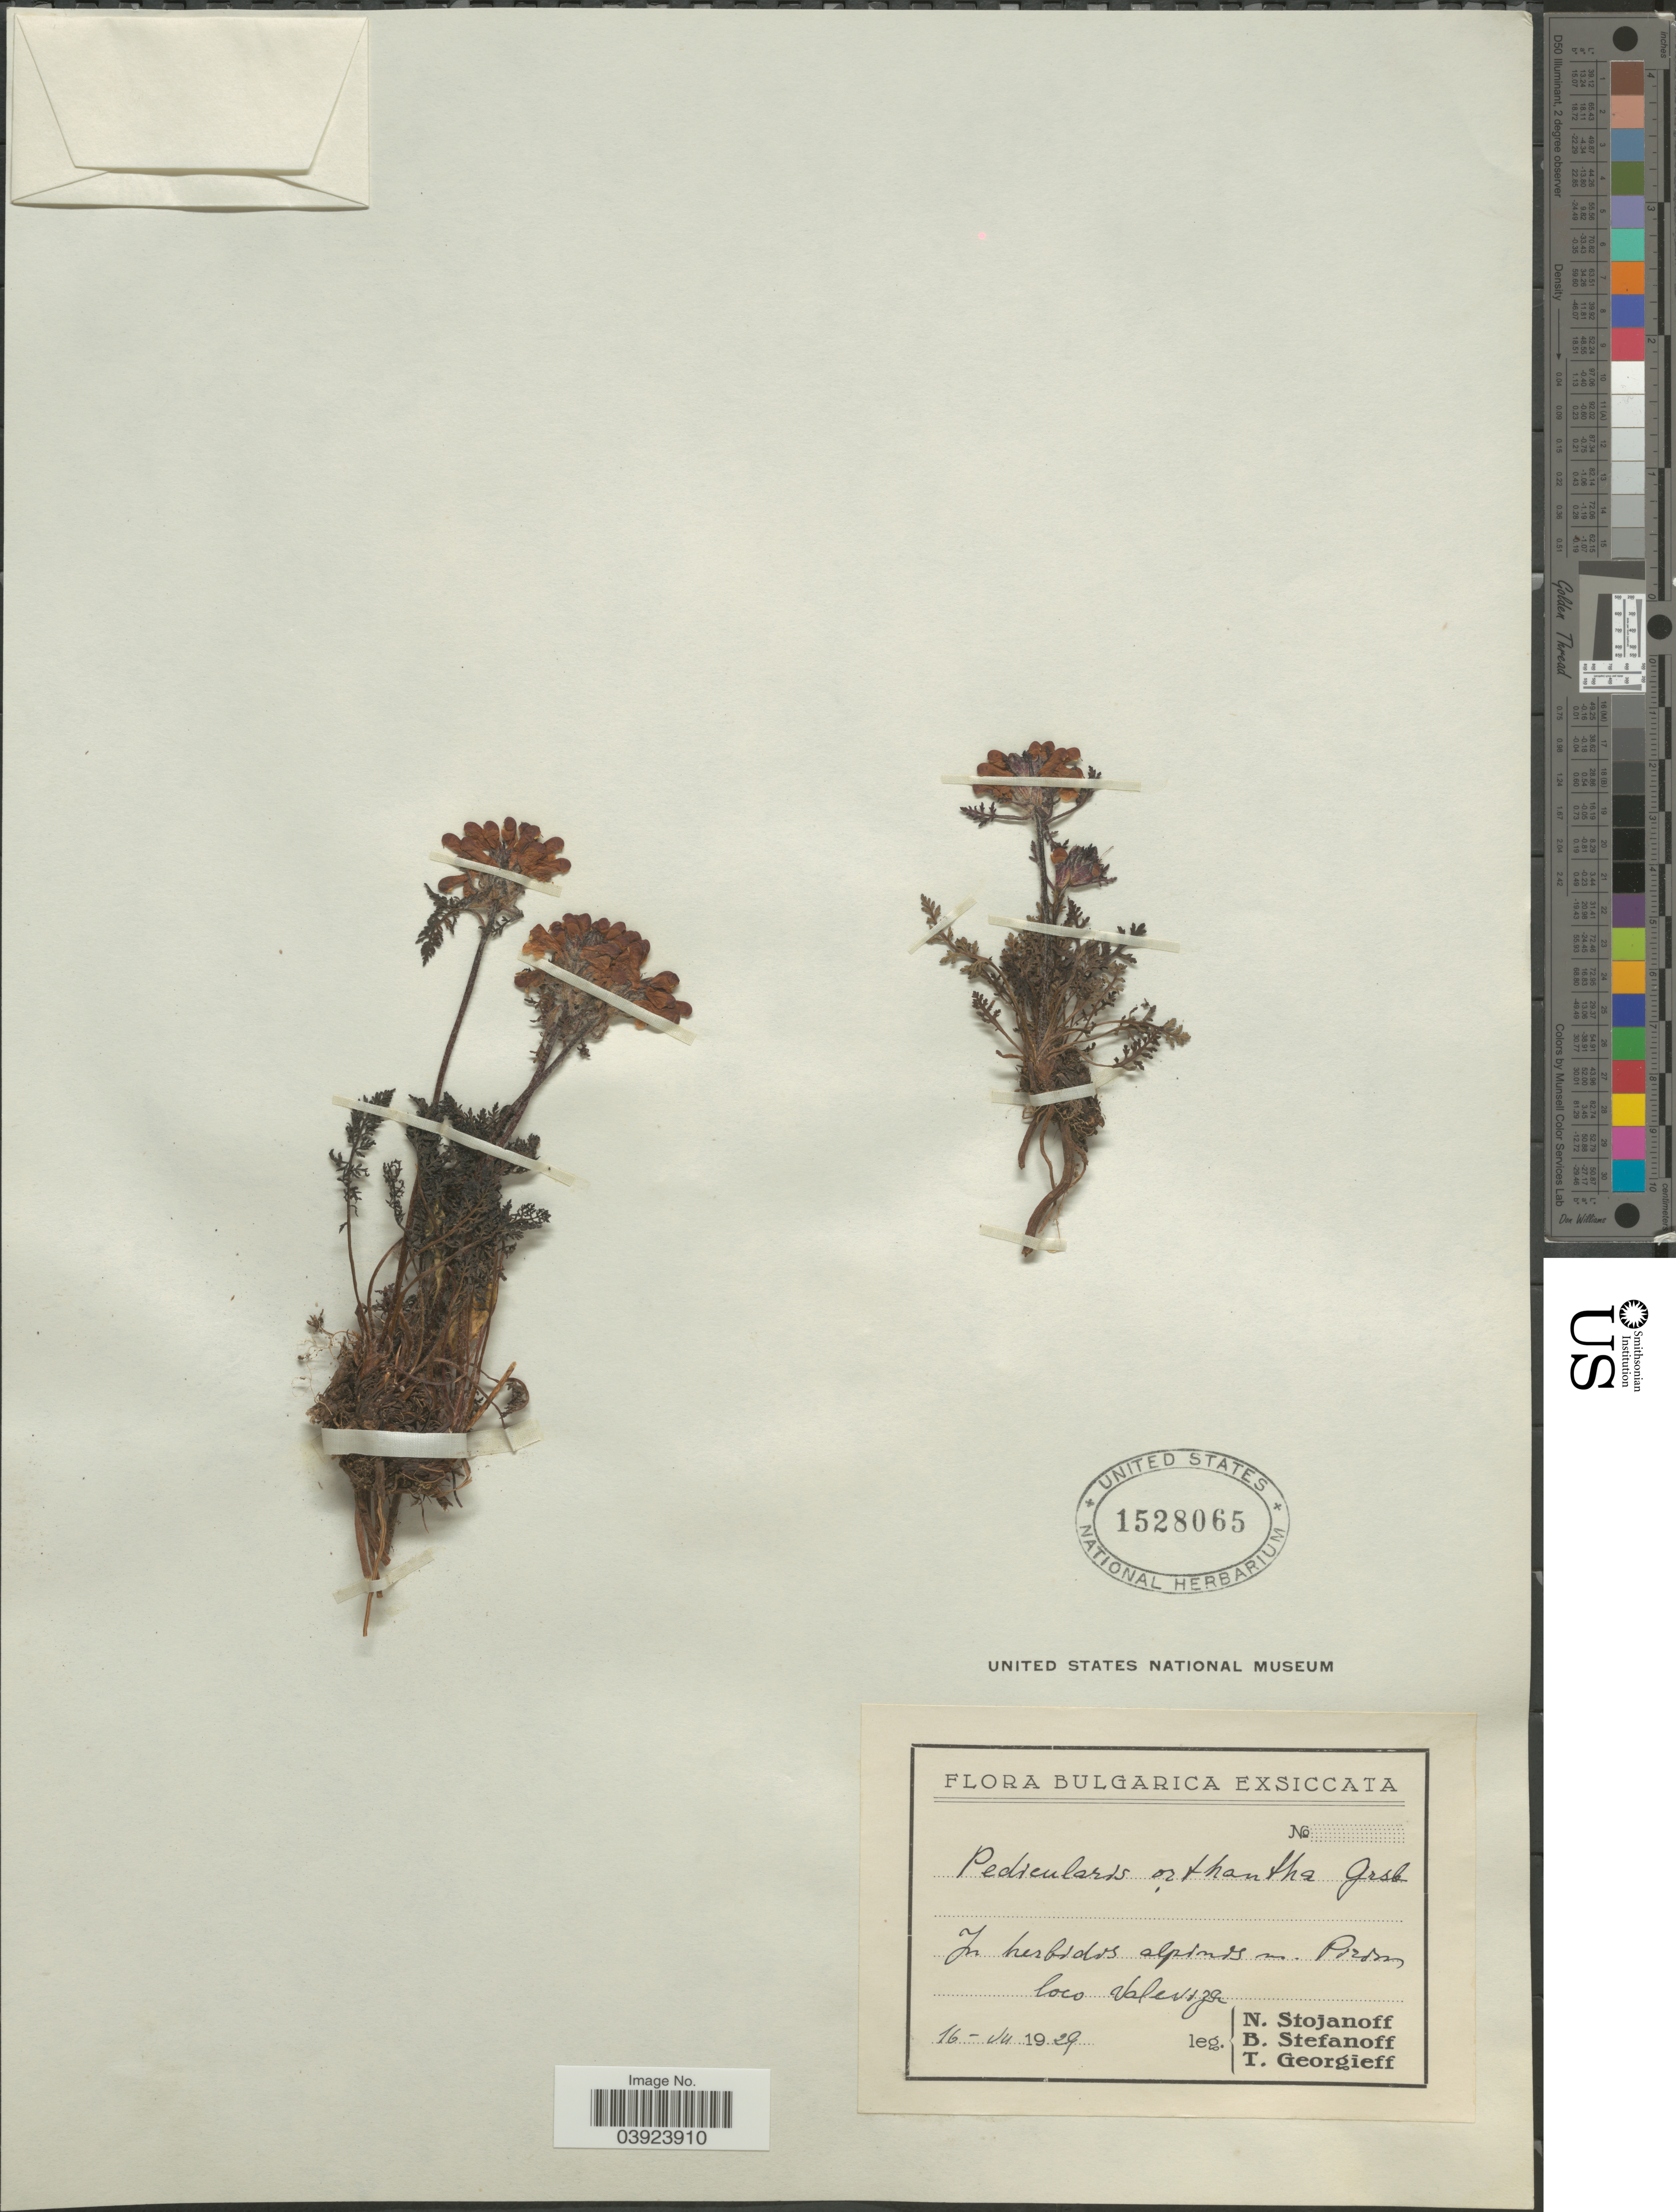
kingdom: Plantae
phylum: Tracheophyta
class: Magnoliopsida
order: Lamiales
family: Orobanchaceae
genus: Pedicularis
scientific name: Pedicularis orthantha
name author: Griseb.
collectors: N. Stojanoff, B. Stefanoff & T. Georgieff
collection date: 1929-07-16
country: Bulgaria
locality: In herbidis alpends im Pirin loco Valeviza.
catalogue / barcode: US 1528065